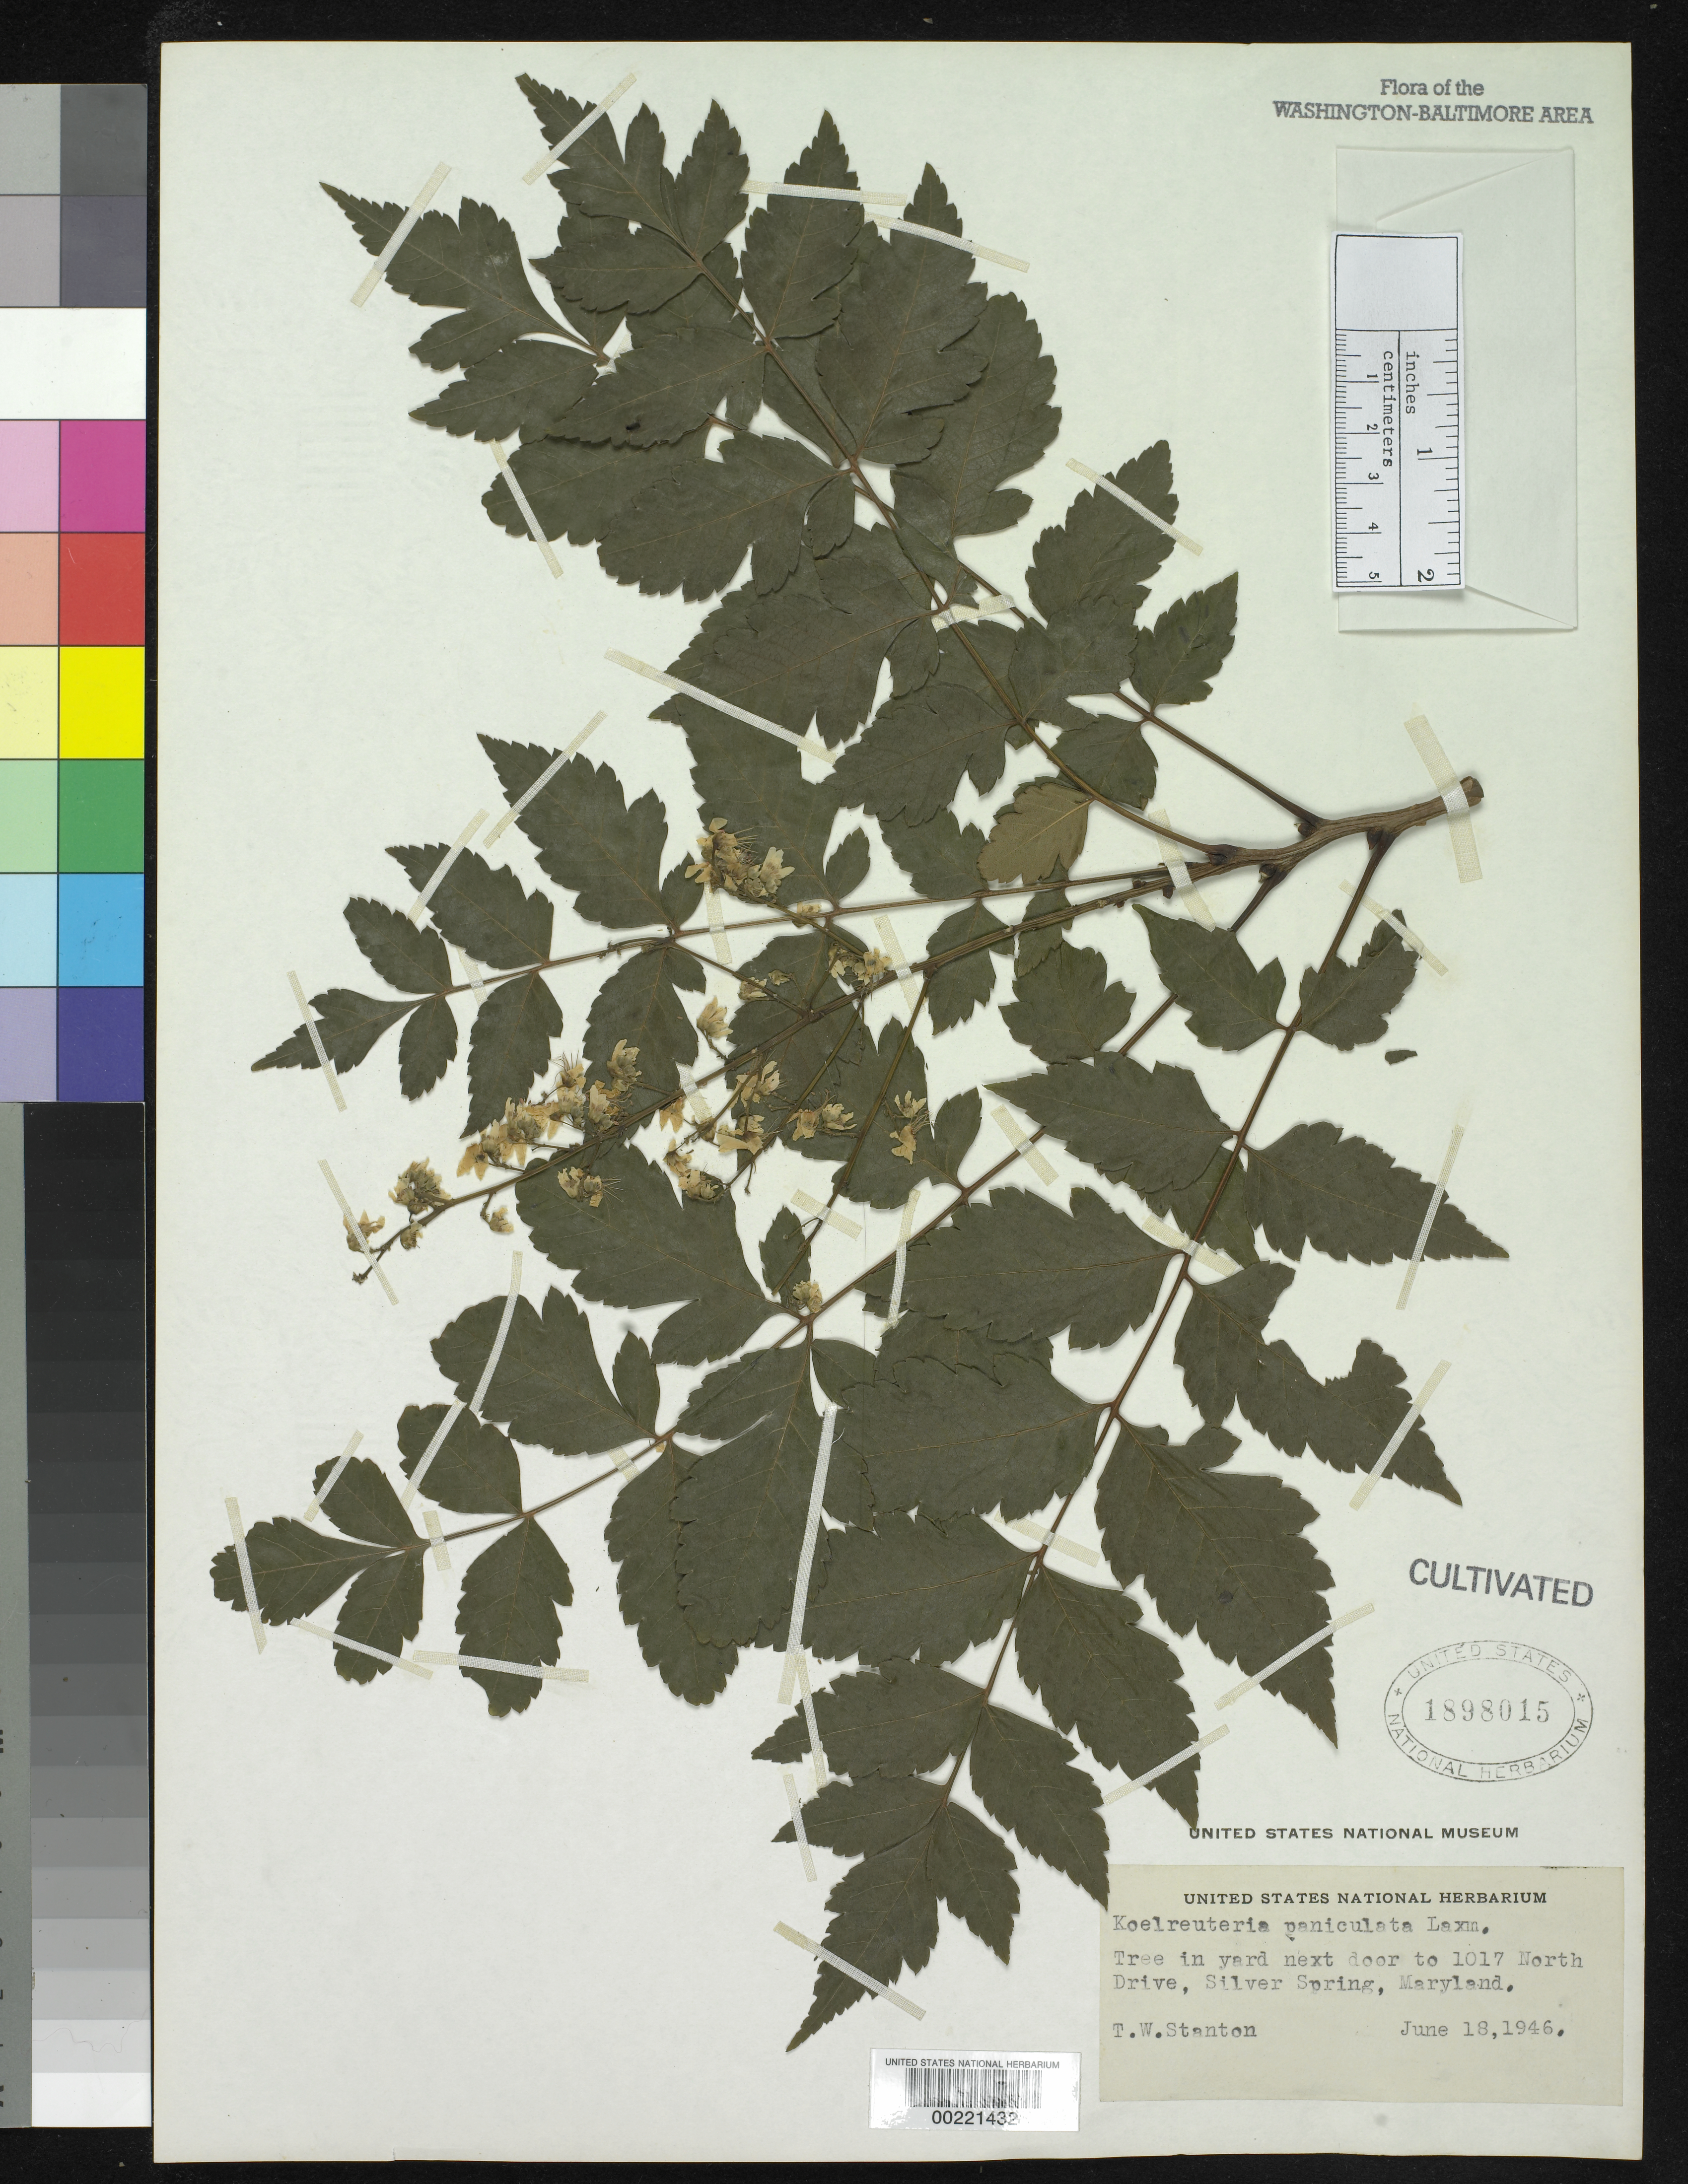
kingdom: Plantae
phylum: Tracheophyta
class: Magnoliopsida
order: Sapindales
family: Sapindaceae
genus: Koelreuteria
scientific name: Koelreuteria paniculata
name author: Laxm.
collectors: T. Stanton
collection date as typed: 18 Jun 1946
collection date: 1946-06-18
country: United States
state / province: Maryland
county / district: Montgomery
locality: Silver Spring, next door to 1017 North Dr.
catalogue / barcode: US 1898015